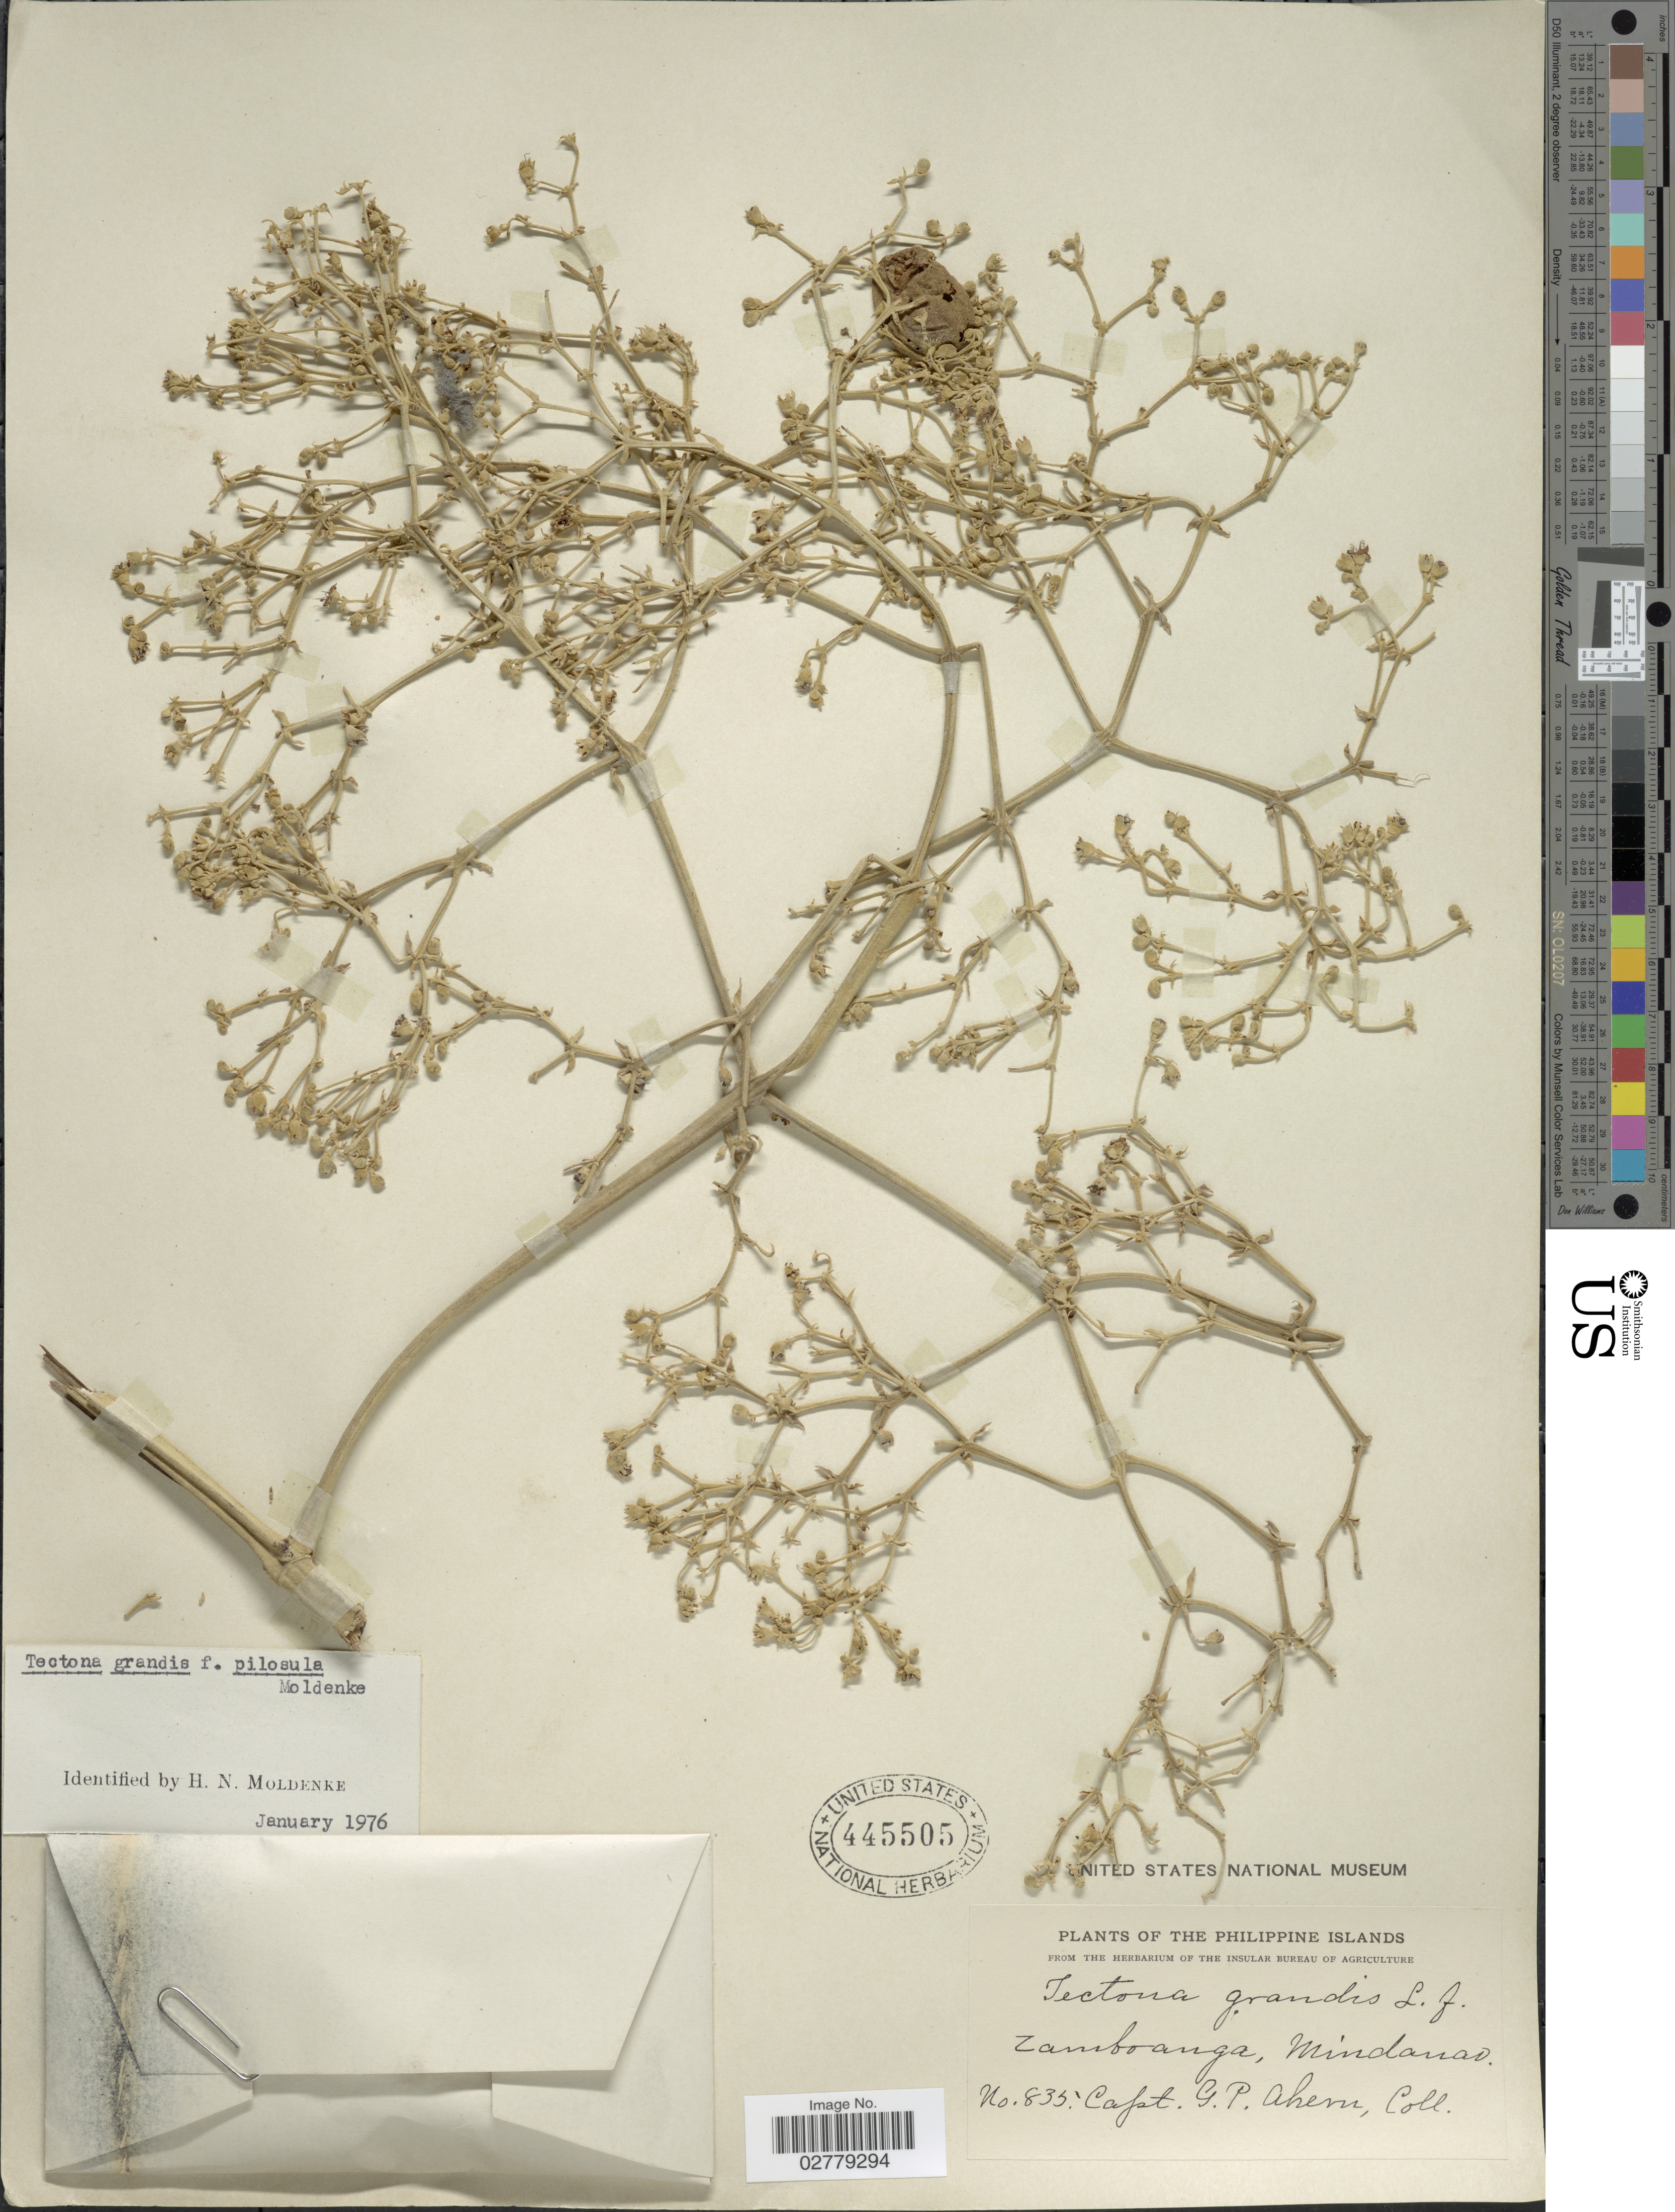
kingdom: Plantae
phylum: Tracheophyta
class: Magnoliopsida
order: Lamiales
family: Lamiaceae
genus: Tectona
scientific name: Tectona grandis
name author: L. f.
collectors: G. Ahern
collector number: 835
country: Philippines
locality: Philippine Islands. Zamboanga, Mindanao.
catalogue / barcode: US 445505